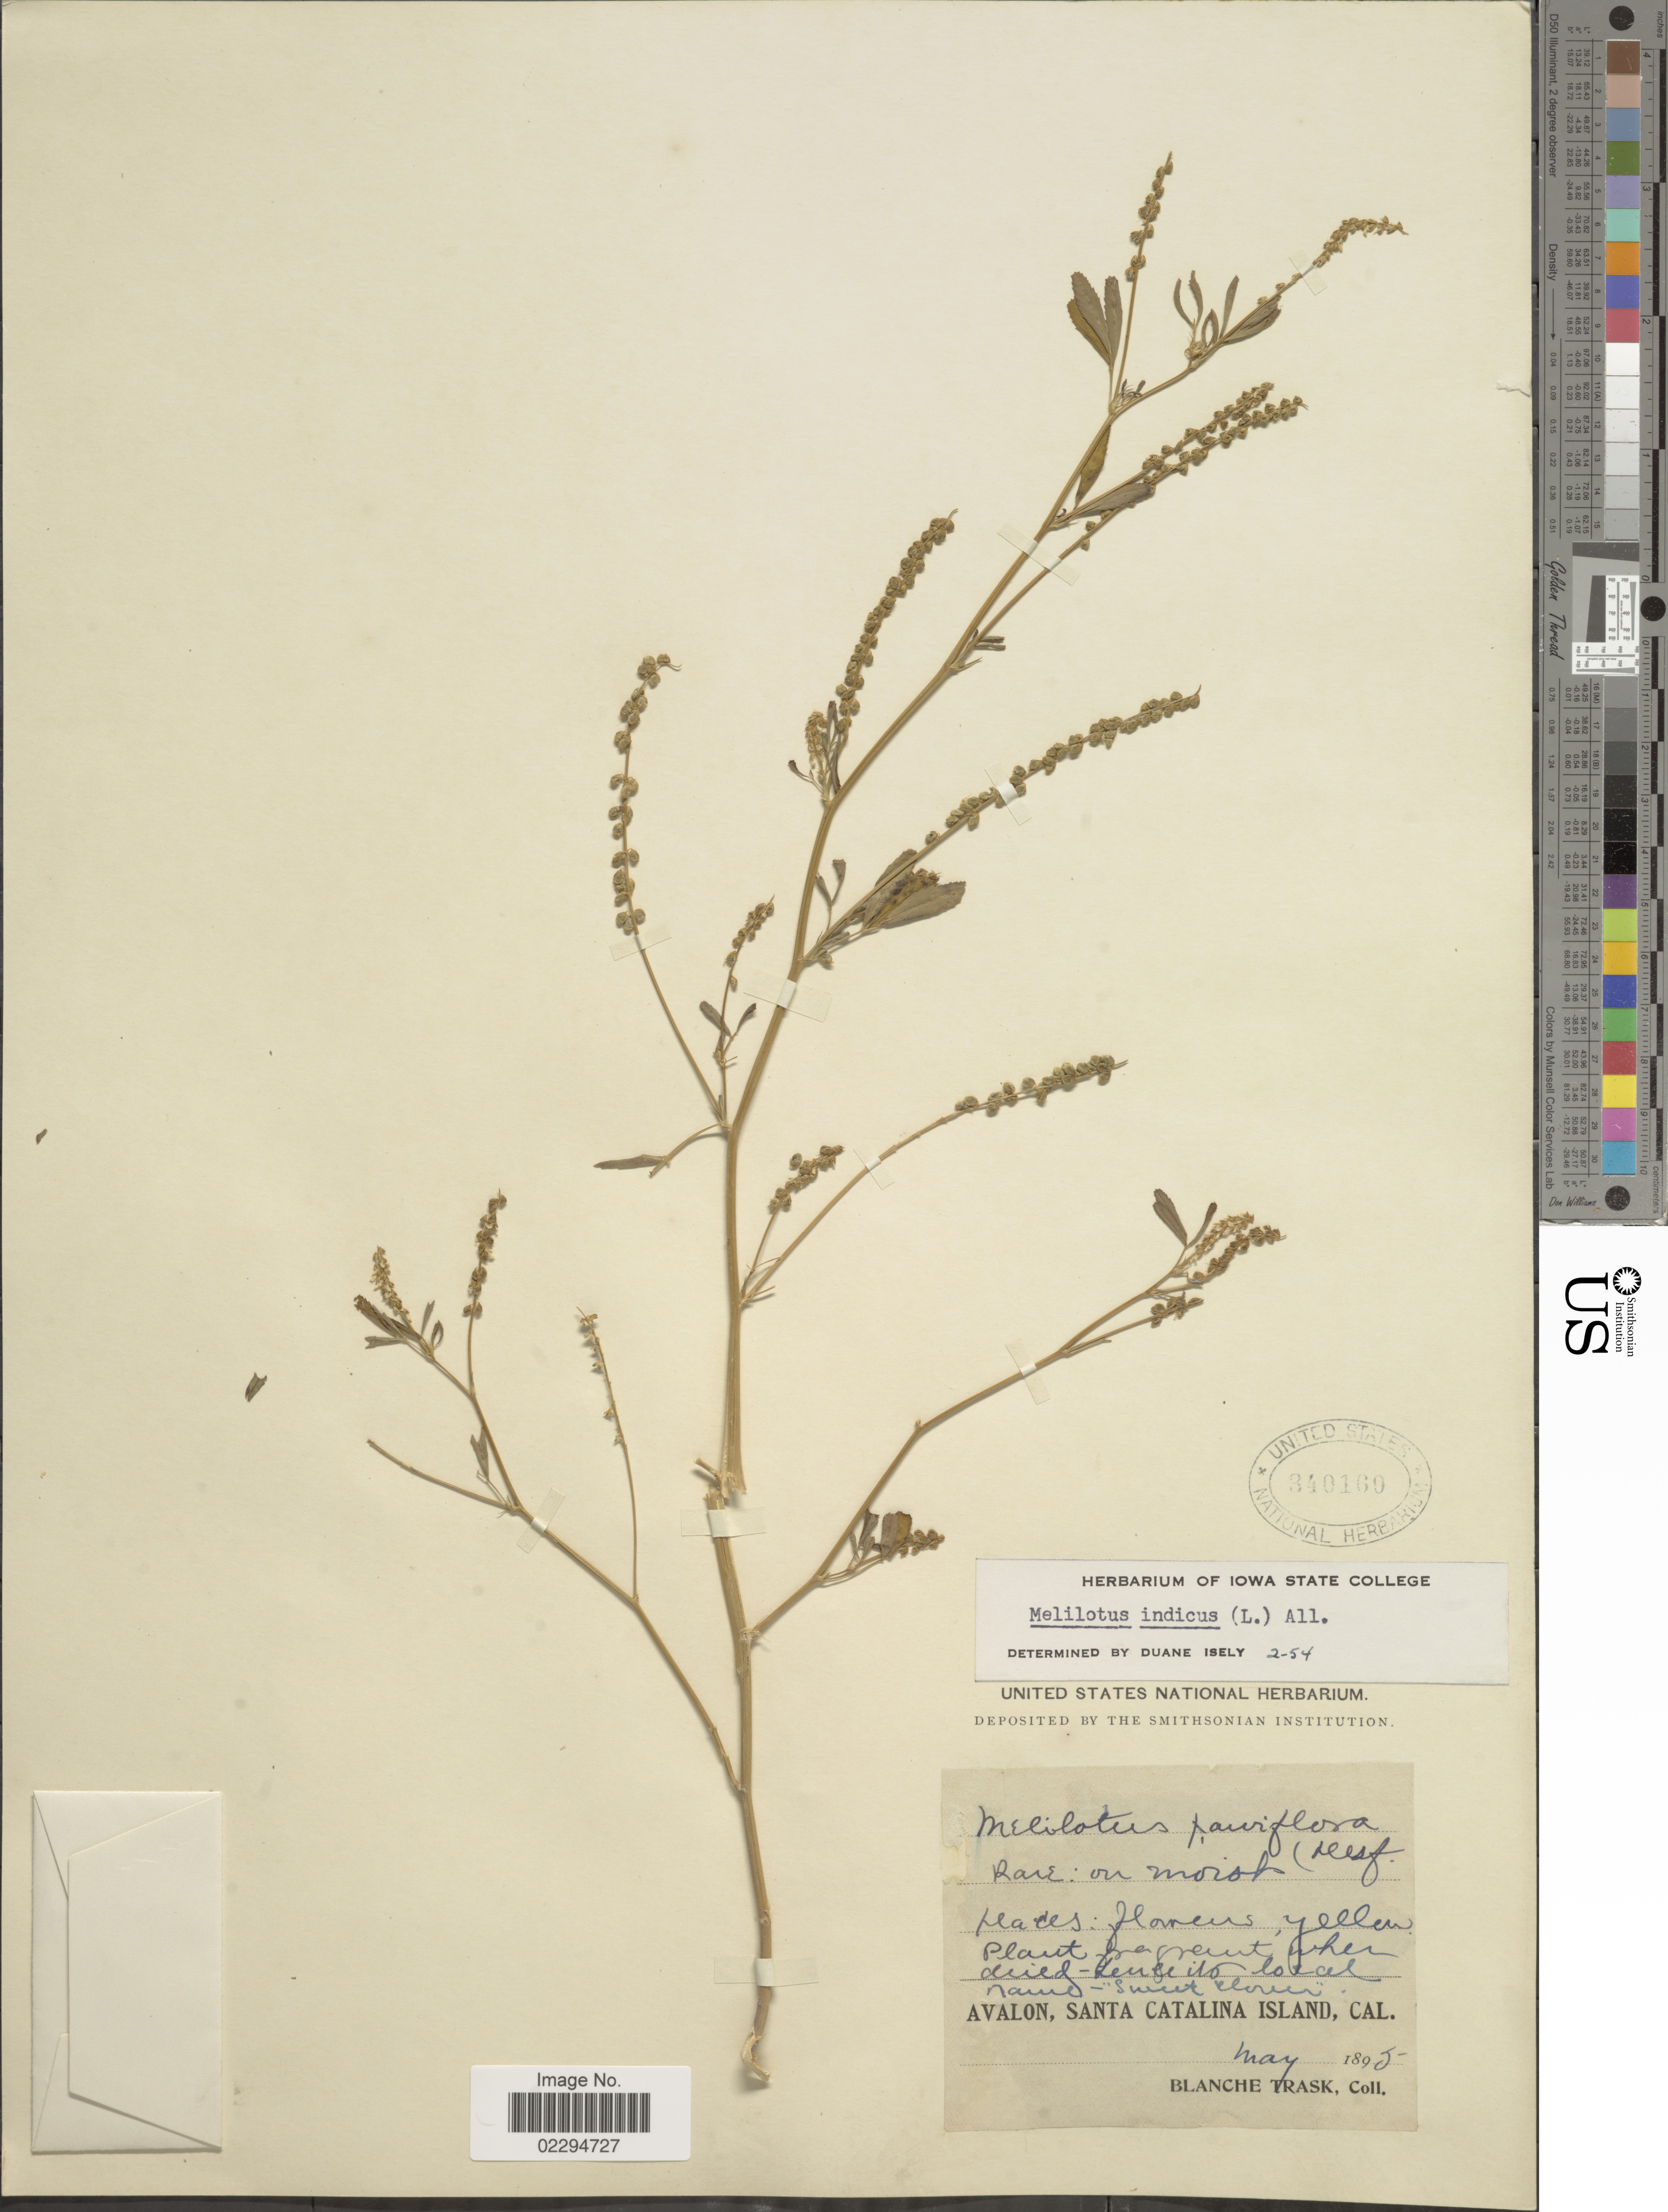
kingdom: Plantae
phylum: Tracheophyta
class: Magnoliopsida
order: Fabales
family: Fabaceae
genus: Melilotus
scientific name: Melilotus indicus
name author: (L.) All.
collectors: B. Trask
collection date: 1895-05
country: United States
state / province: California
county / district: Los Angeles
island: Santa Catalina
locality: Avalon, Santa Catalina Island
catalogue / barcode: US 340169